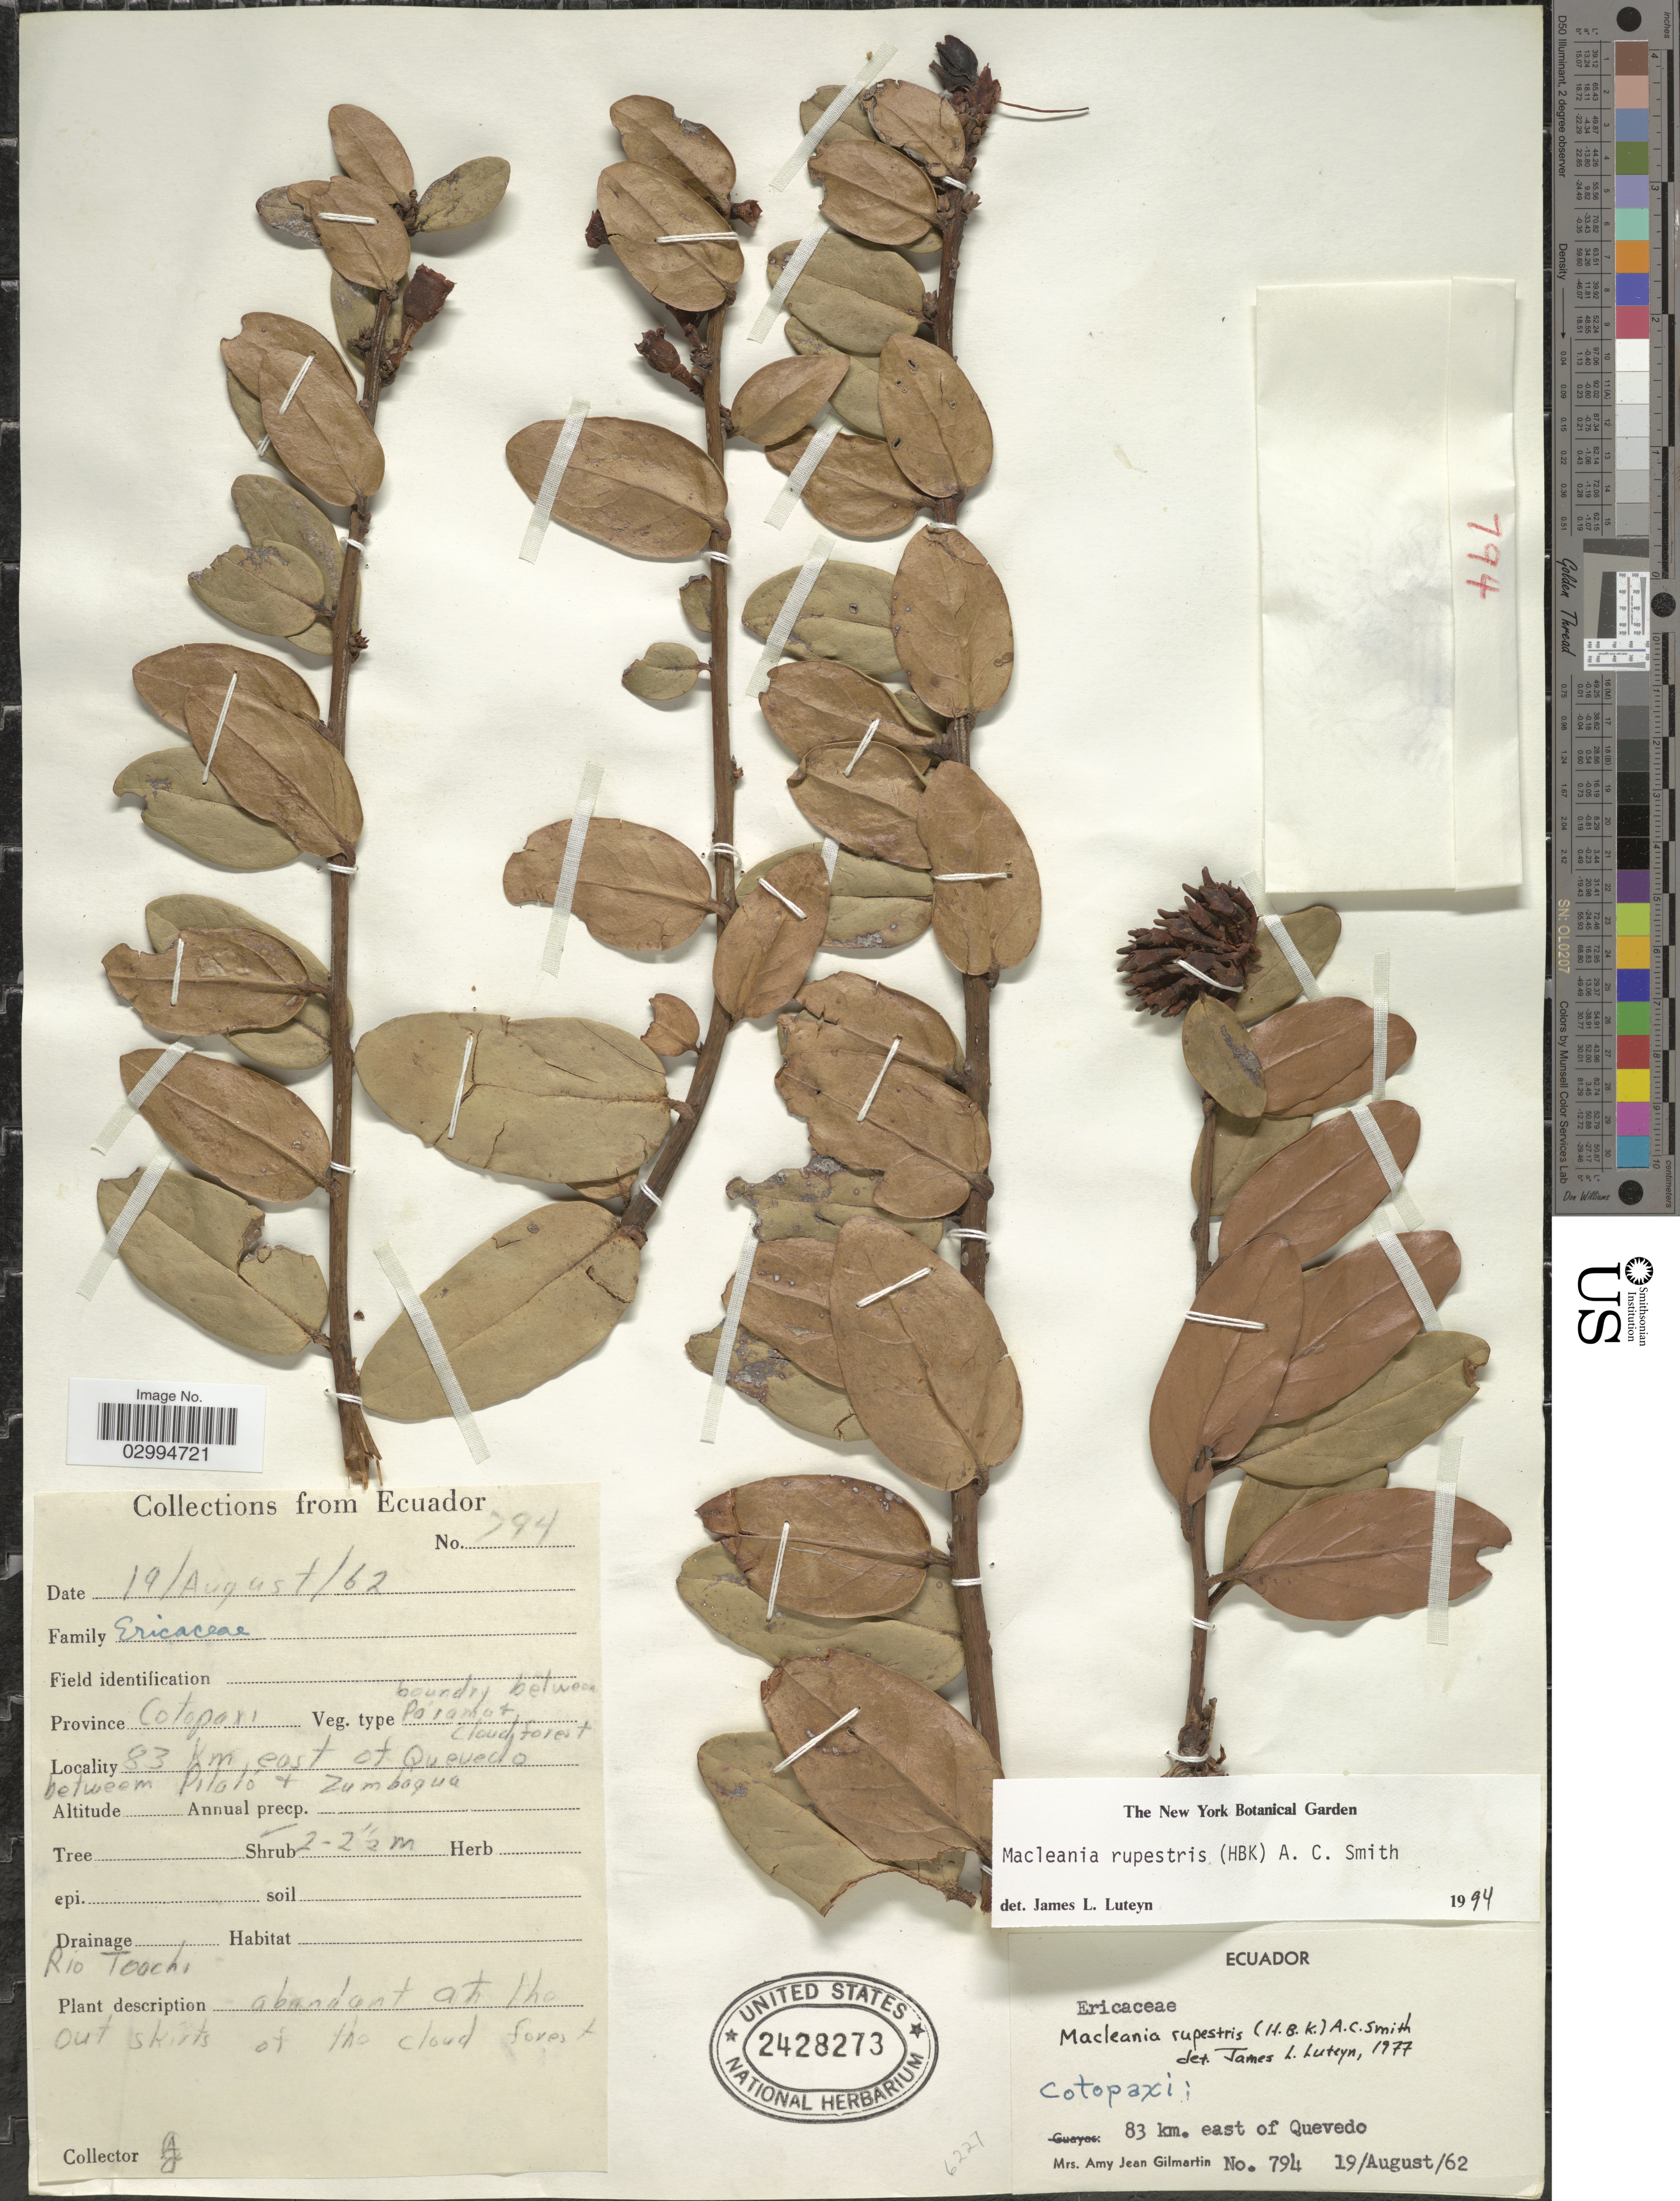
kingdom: Plantae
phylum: Tracheophyta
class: Magnoliopsida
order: Ericales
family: Ericaceae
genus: Macleania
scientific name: Macleania rupestris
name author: (Kunth) A.C. Sm.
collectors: A. J. Gilmartin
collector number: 794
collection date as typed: Transcribed d/m/y: 19/8/62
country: Ecuador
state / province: Cotopaxi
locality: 83 km. east of Quevedo between Pilalo & Zumbagua.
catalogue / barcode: US 2428273